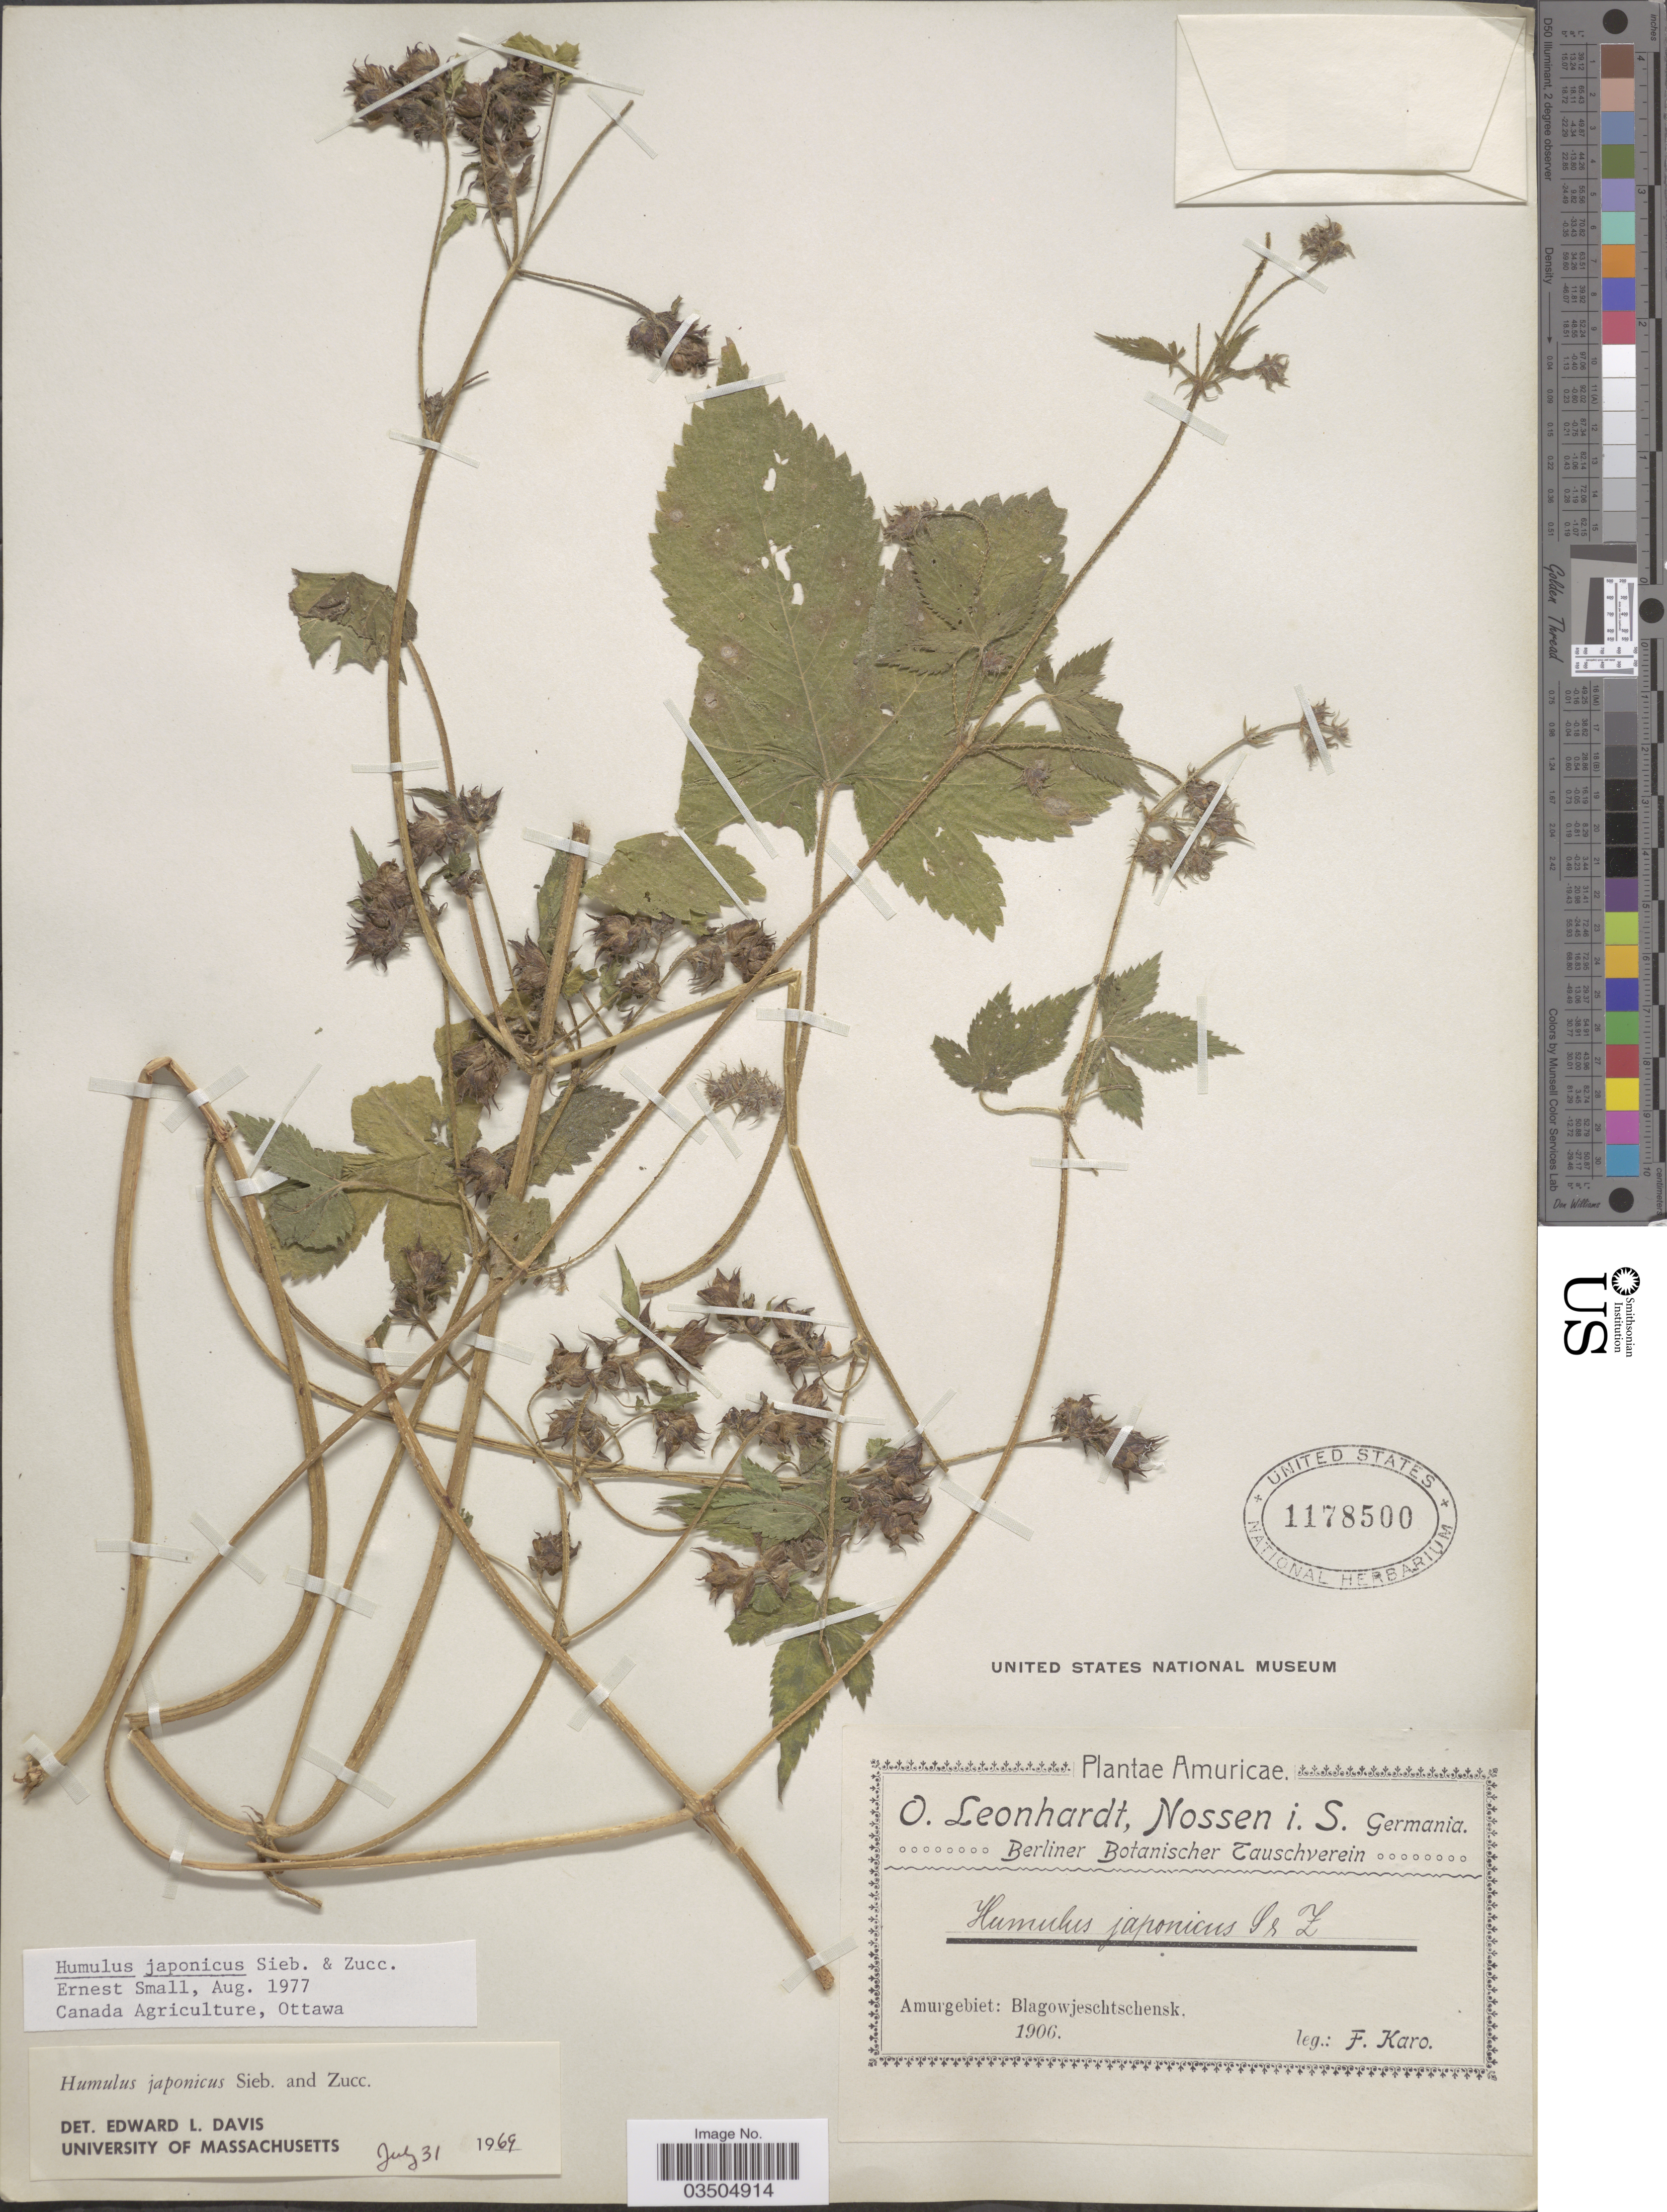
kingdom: Plantae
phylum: Tracheophyta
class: Magnoliopsida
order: Rosales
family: Cannabaceae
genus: Humulus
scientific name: Humulus japonicus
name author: Siebold & Zucc.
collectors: F. Karo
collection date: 1906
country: Russian Federation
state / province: Amur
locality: Amurgebiet: Blagowjeschtschensk.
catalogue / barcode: US 1178500